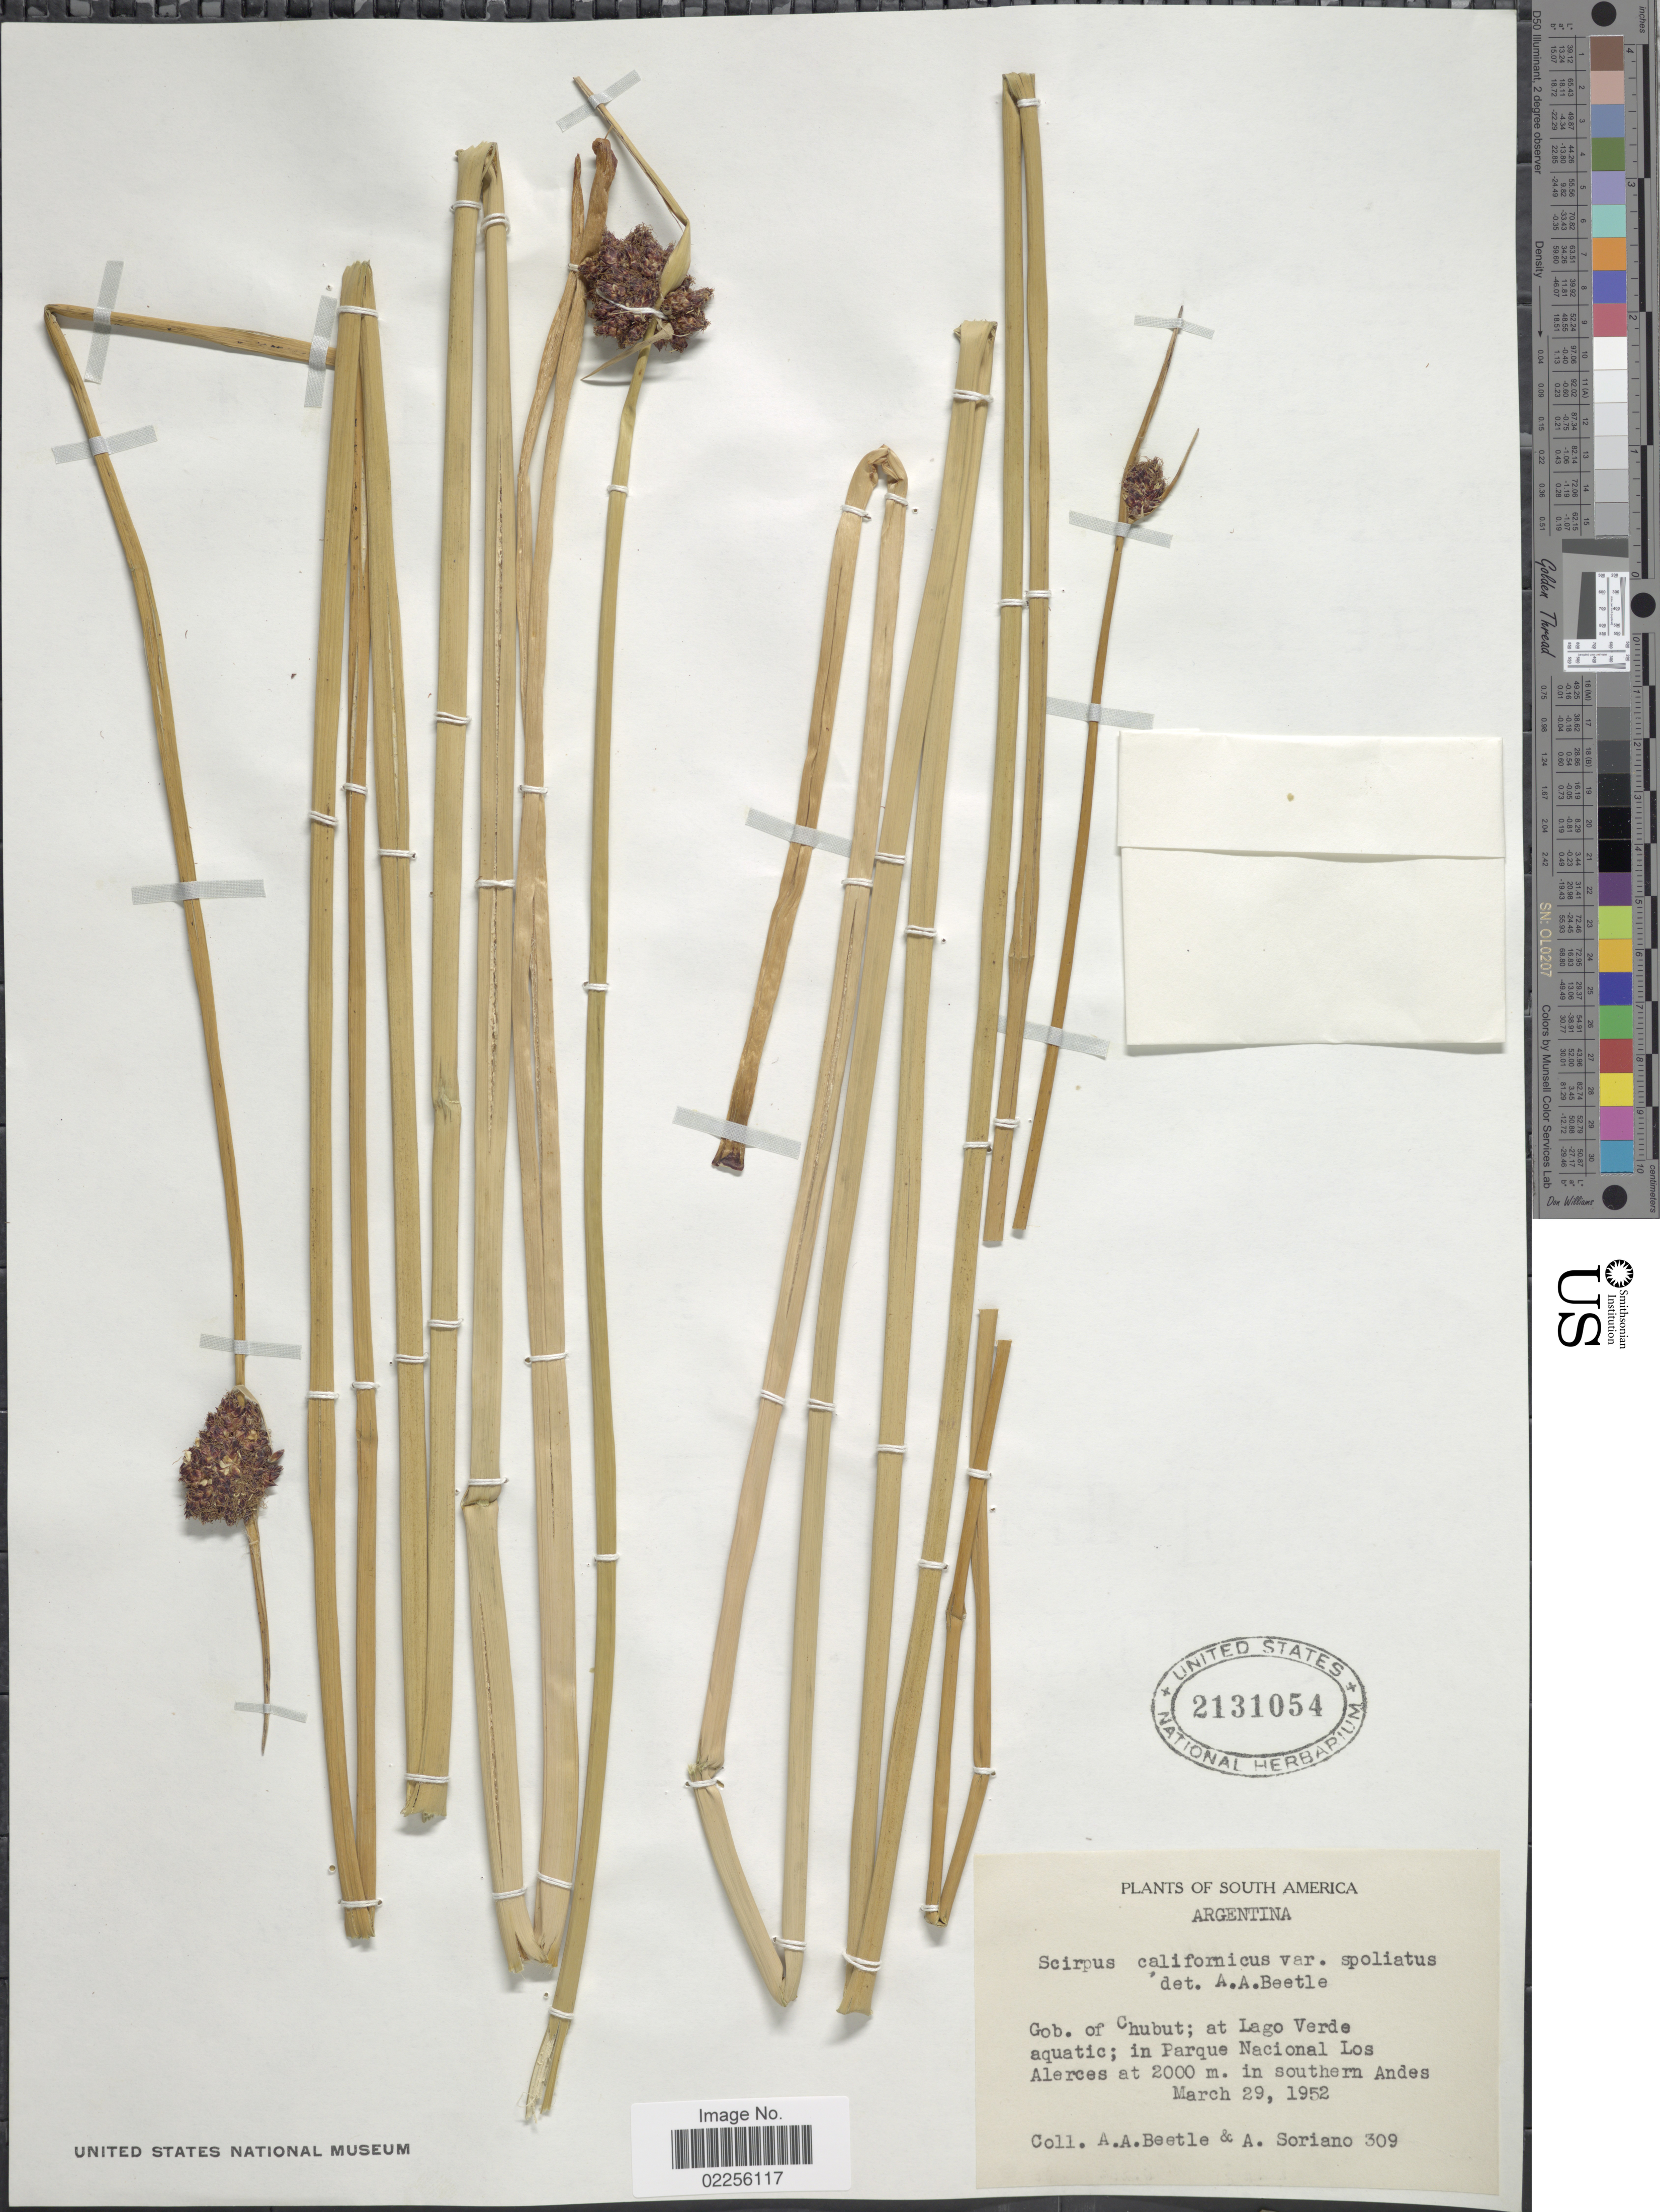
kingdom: Plantae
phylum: Tracheophyta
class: Liliopsida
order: Poales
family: Cyperaceae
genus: Schoenoplectus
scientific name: Schoenoplectus californicus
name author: (C.A. Mey.) Soják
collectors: A. A. Beetle & A. Soriano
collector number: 309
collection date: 1952-03-29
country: Argentina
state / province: Chubut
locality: Gob. of Chubut; at Lago Verde aquatic; in Parque Nacional Los Alerces in southern Andes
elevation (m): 2000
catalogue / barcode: US 2131054